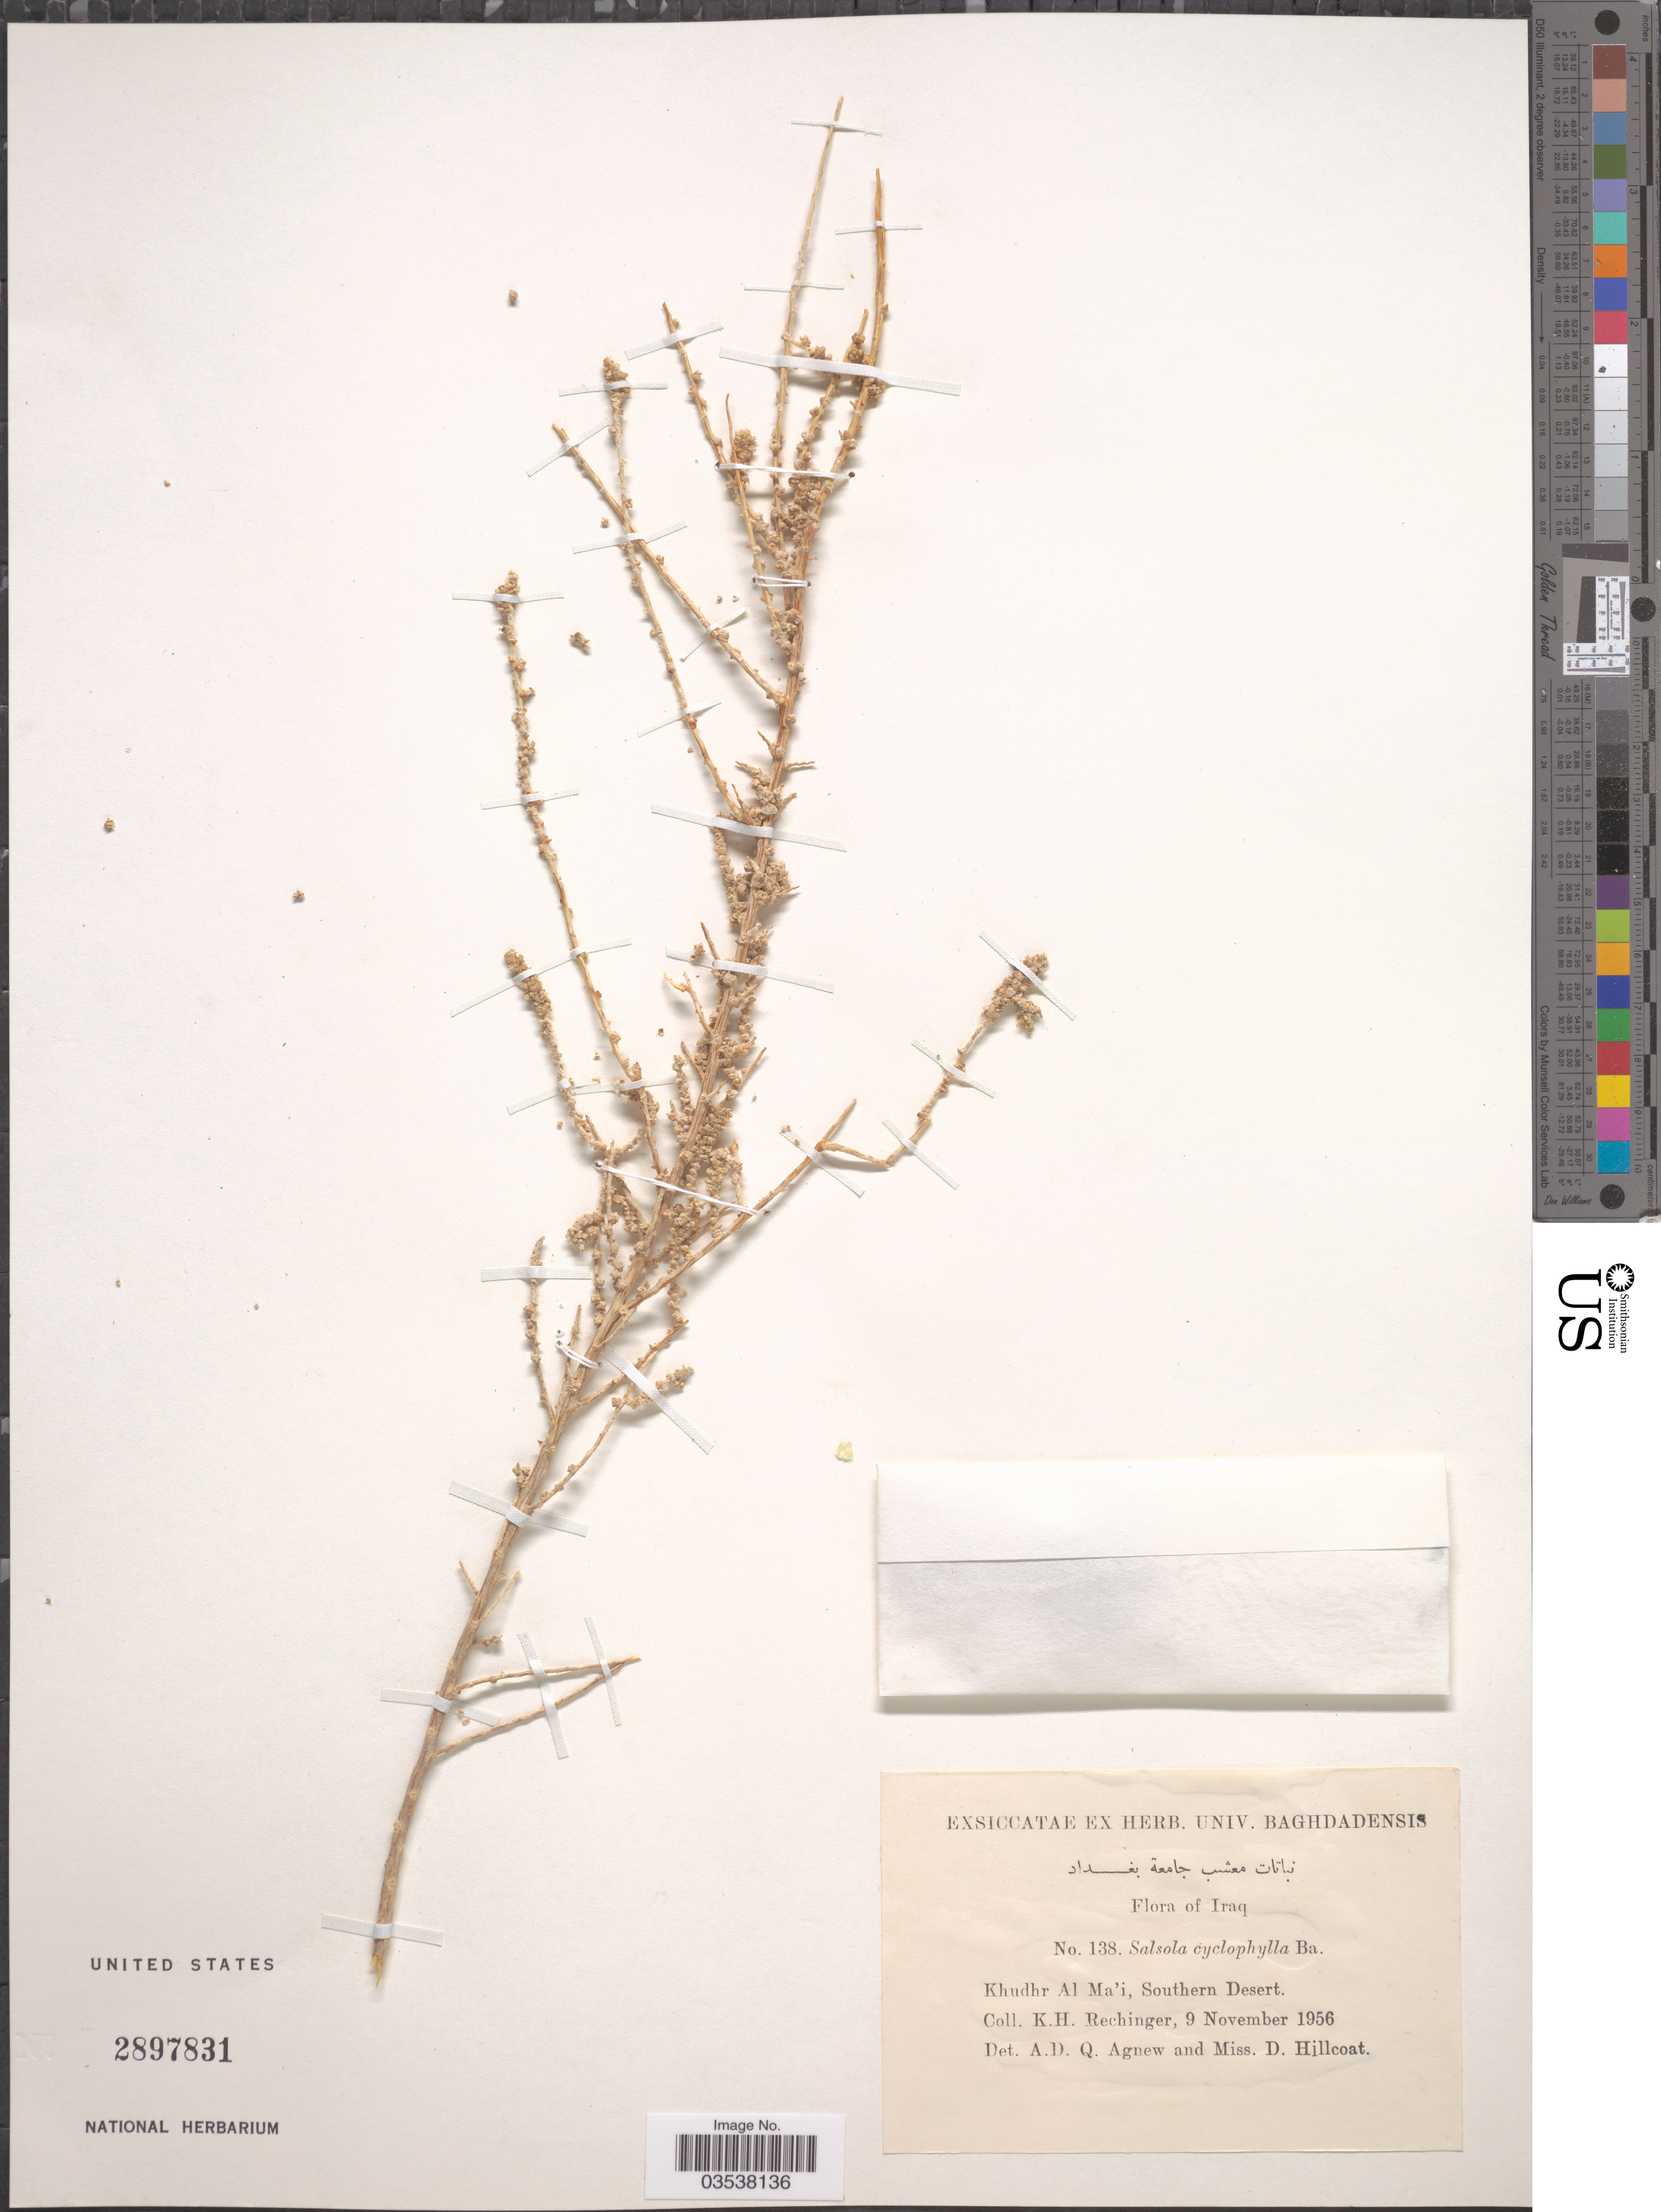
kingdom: Plantae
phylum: Tracheophyta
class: Magnoliopsida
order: Caryophyllales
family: Amaranthaceae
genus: Caroxylon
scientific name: Caroxylon cyclophyllum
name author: (Baker) Akhani & Roalson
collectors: K. H. Rechinger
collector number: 138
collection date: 1956-11-09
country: Iraq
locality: Khudhr Al Ma'i, Southern Desert.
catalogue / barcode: US 2897831